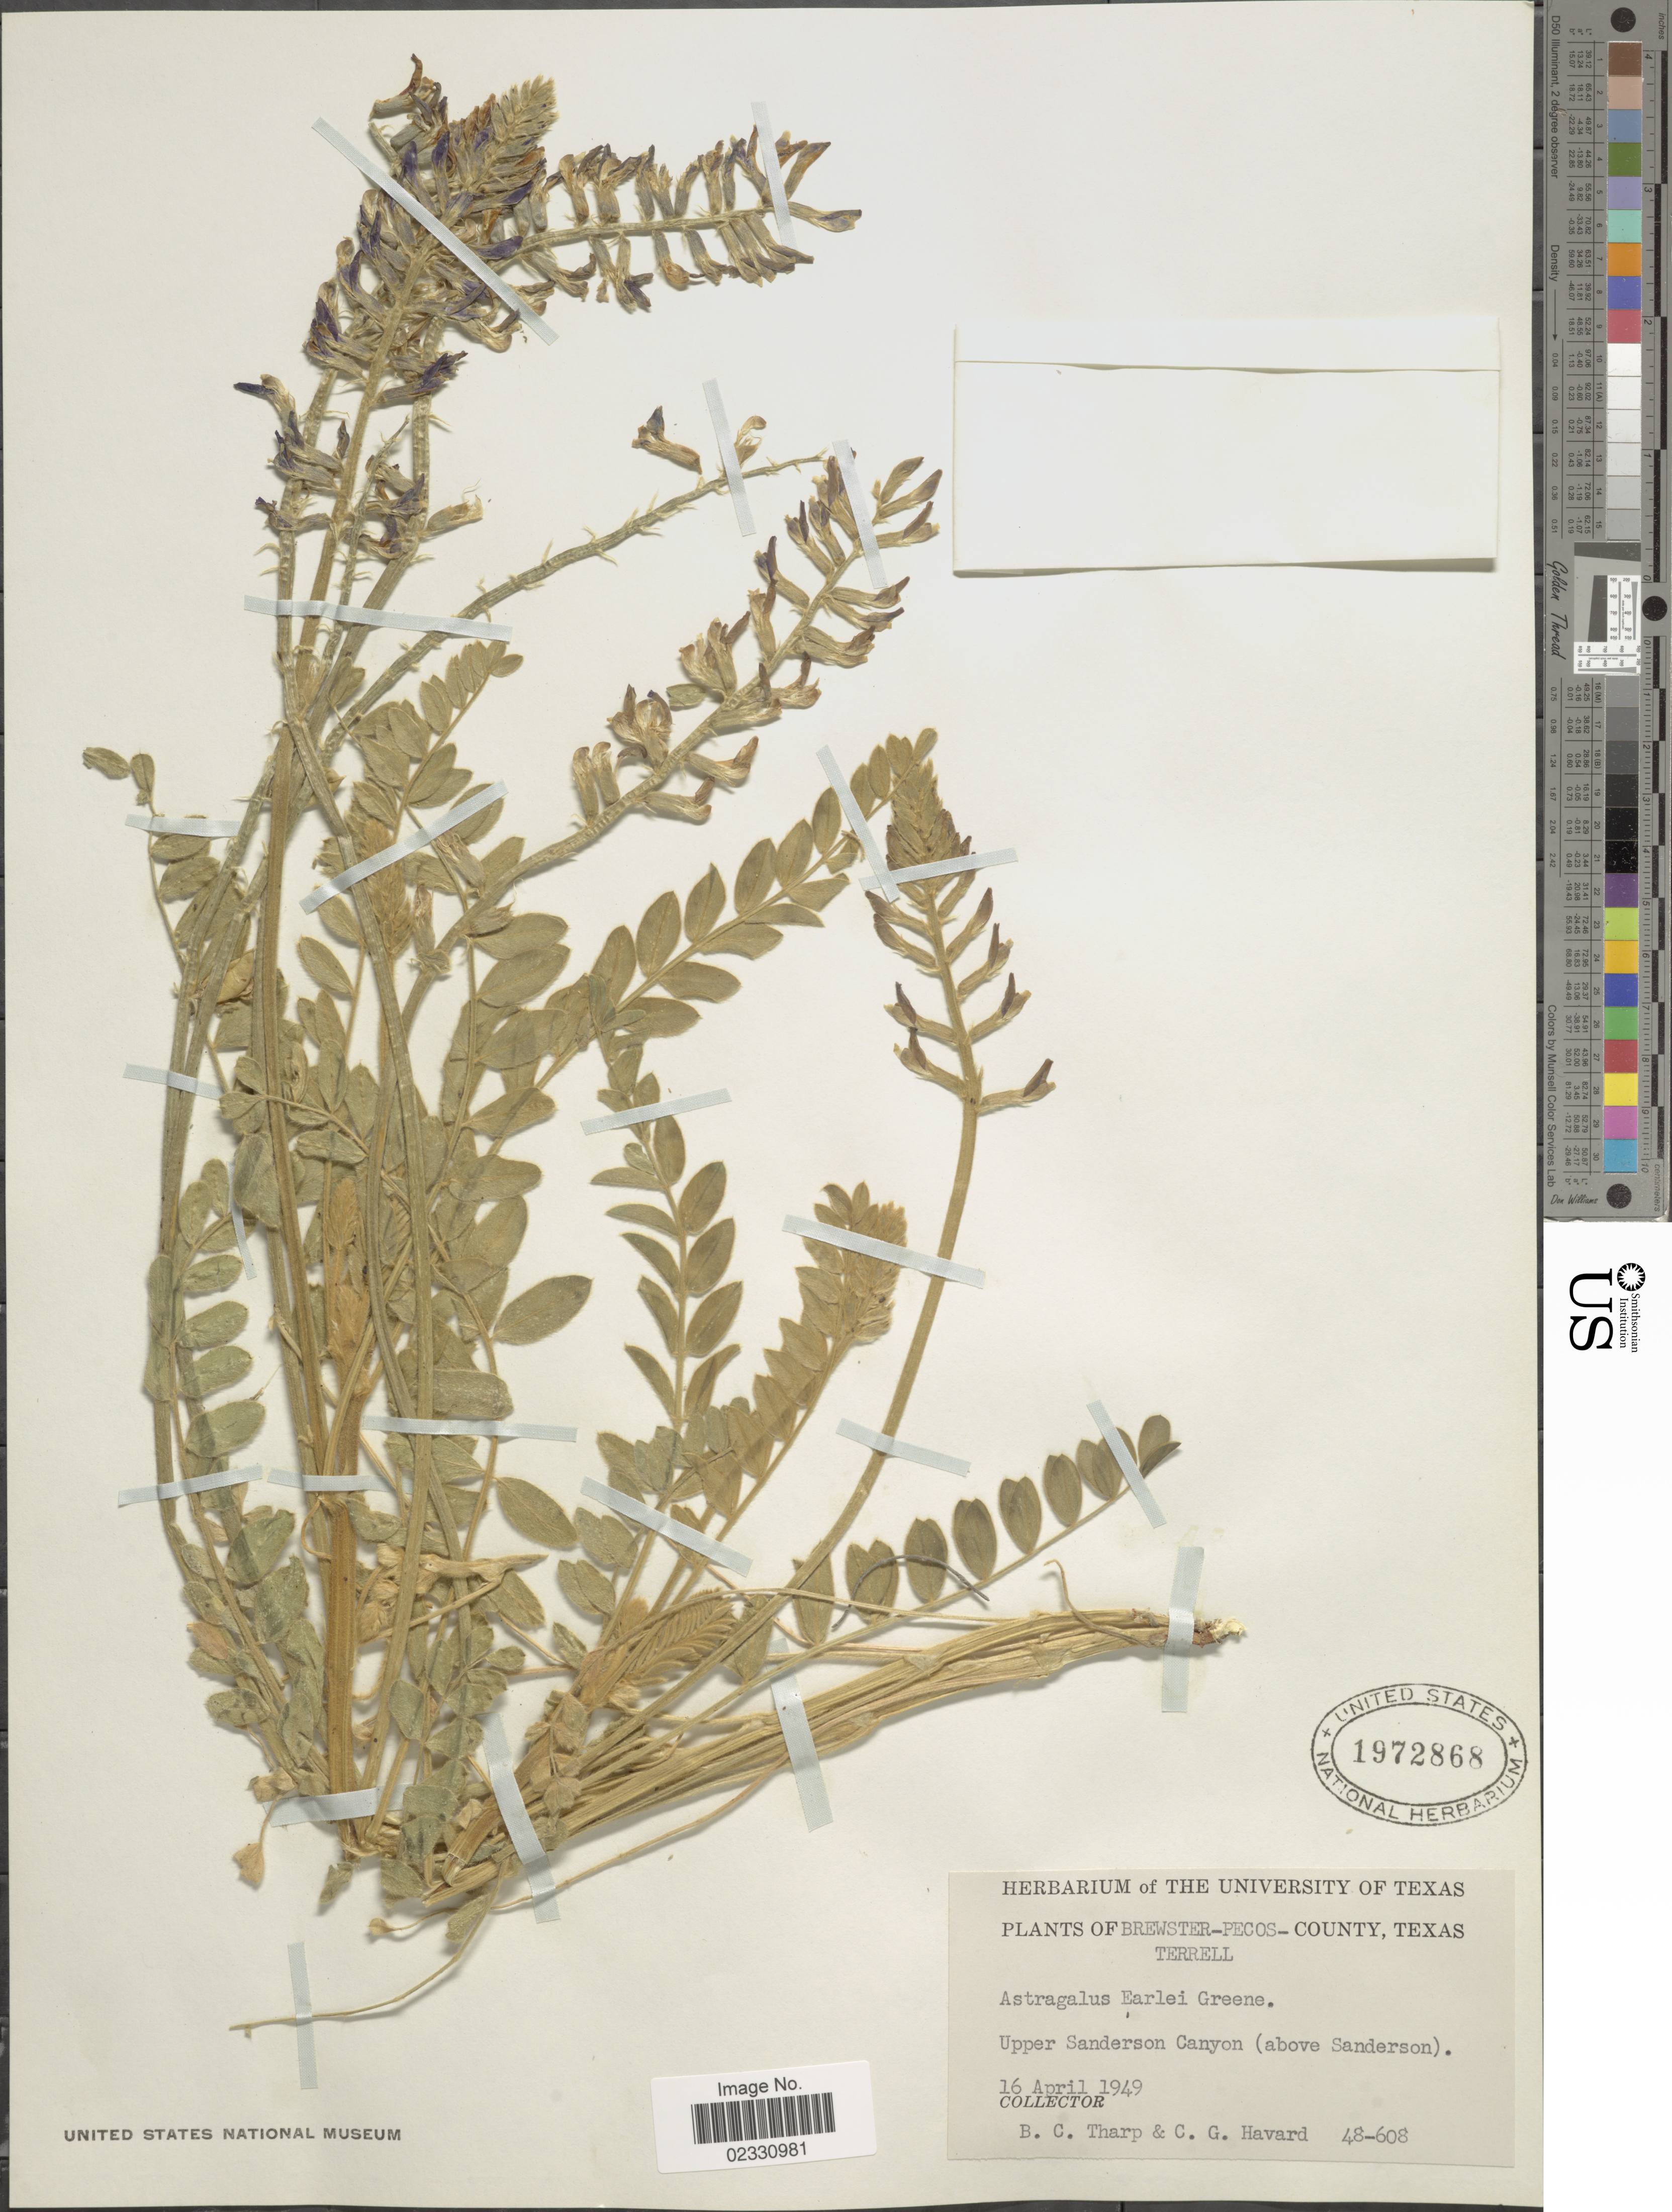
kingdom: Plantae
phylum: Tracheophyta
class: Magnoliopsida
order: Fabales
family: Fabaceae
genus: Astragalus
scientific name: Astragalus earlei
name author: Greene ex Rydb.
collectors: B. C. Tharp & C. G. Havard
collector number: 48-608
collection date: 1949-04-16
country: United States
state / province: Texas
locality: Brewster-Pecos-County, Terrel, Upper Sanderson Canyon (above Sanderson)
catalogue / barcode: US 1972868